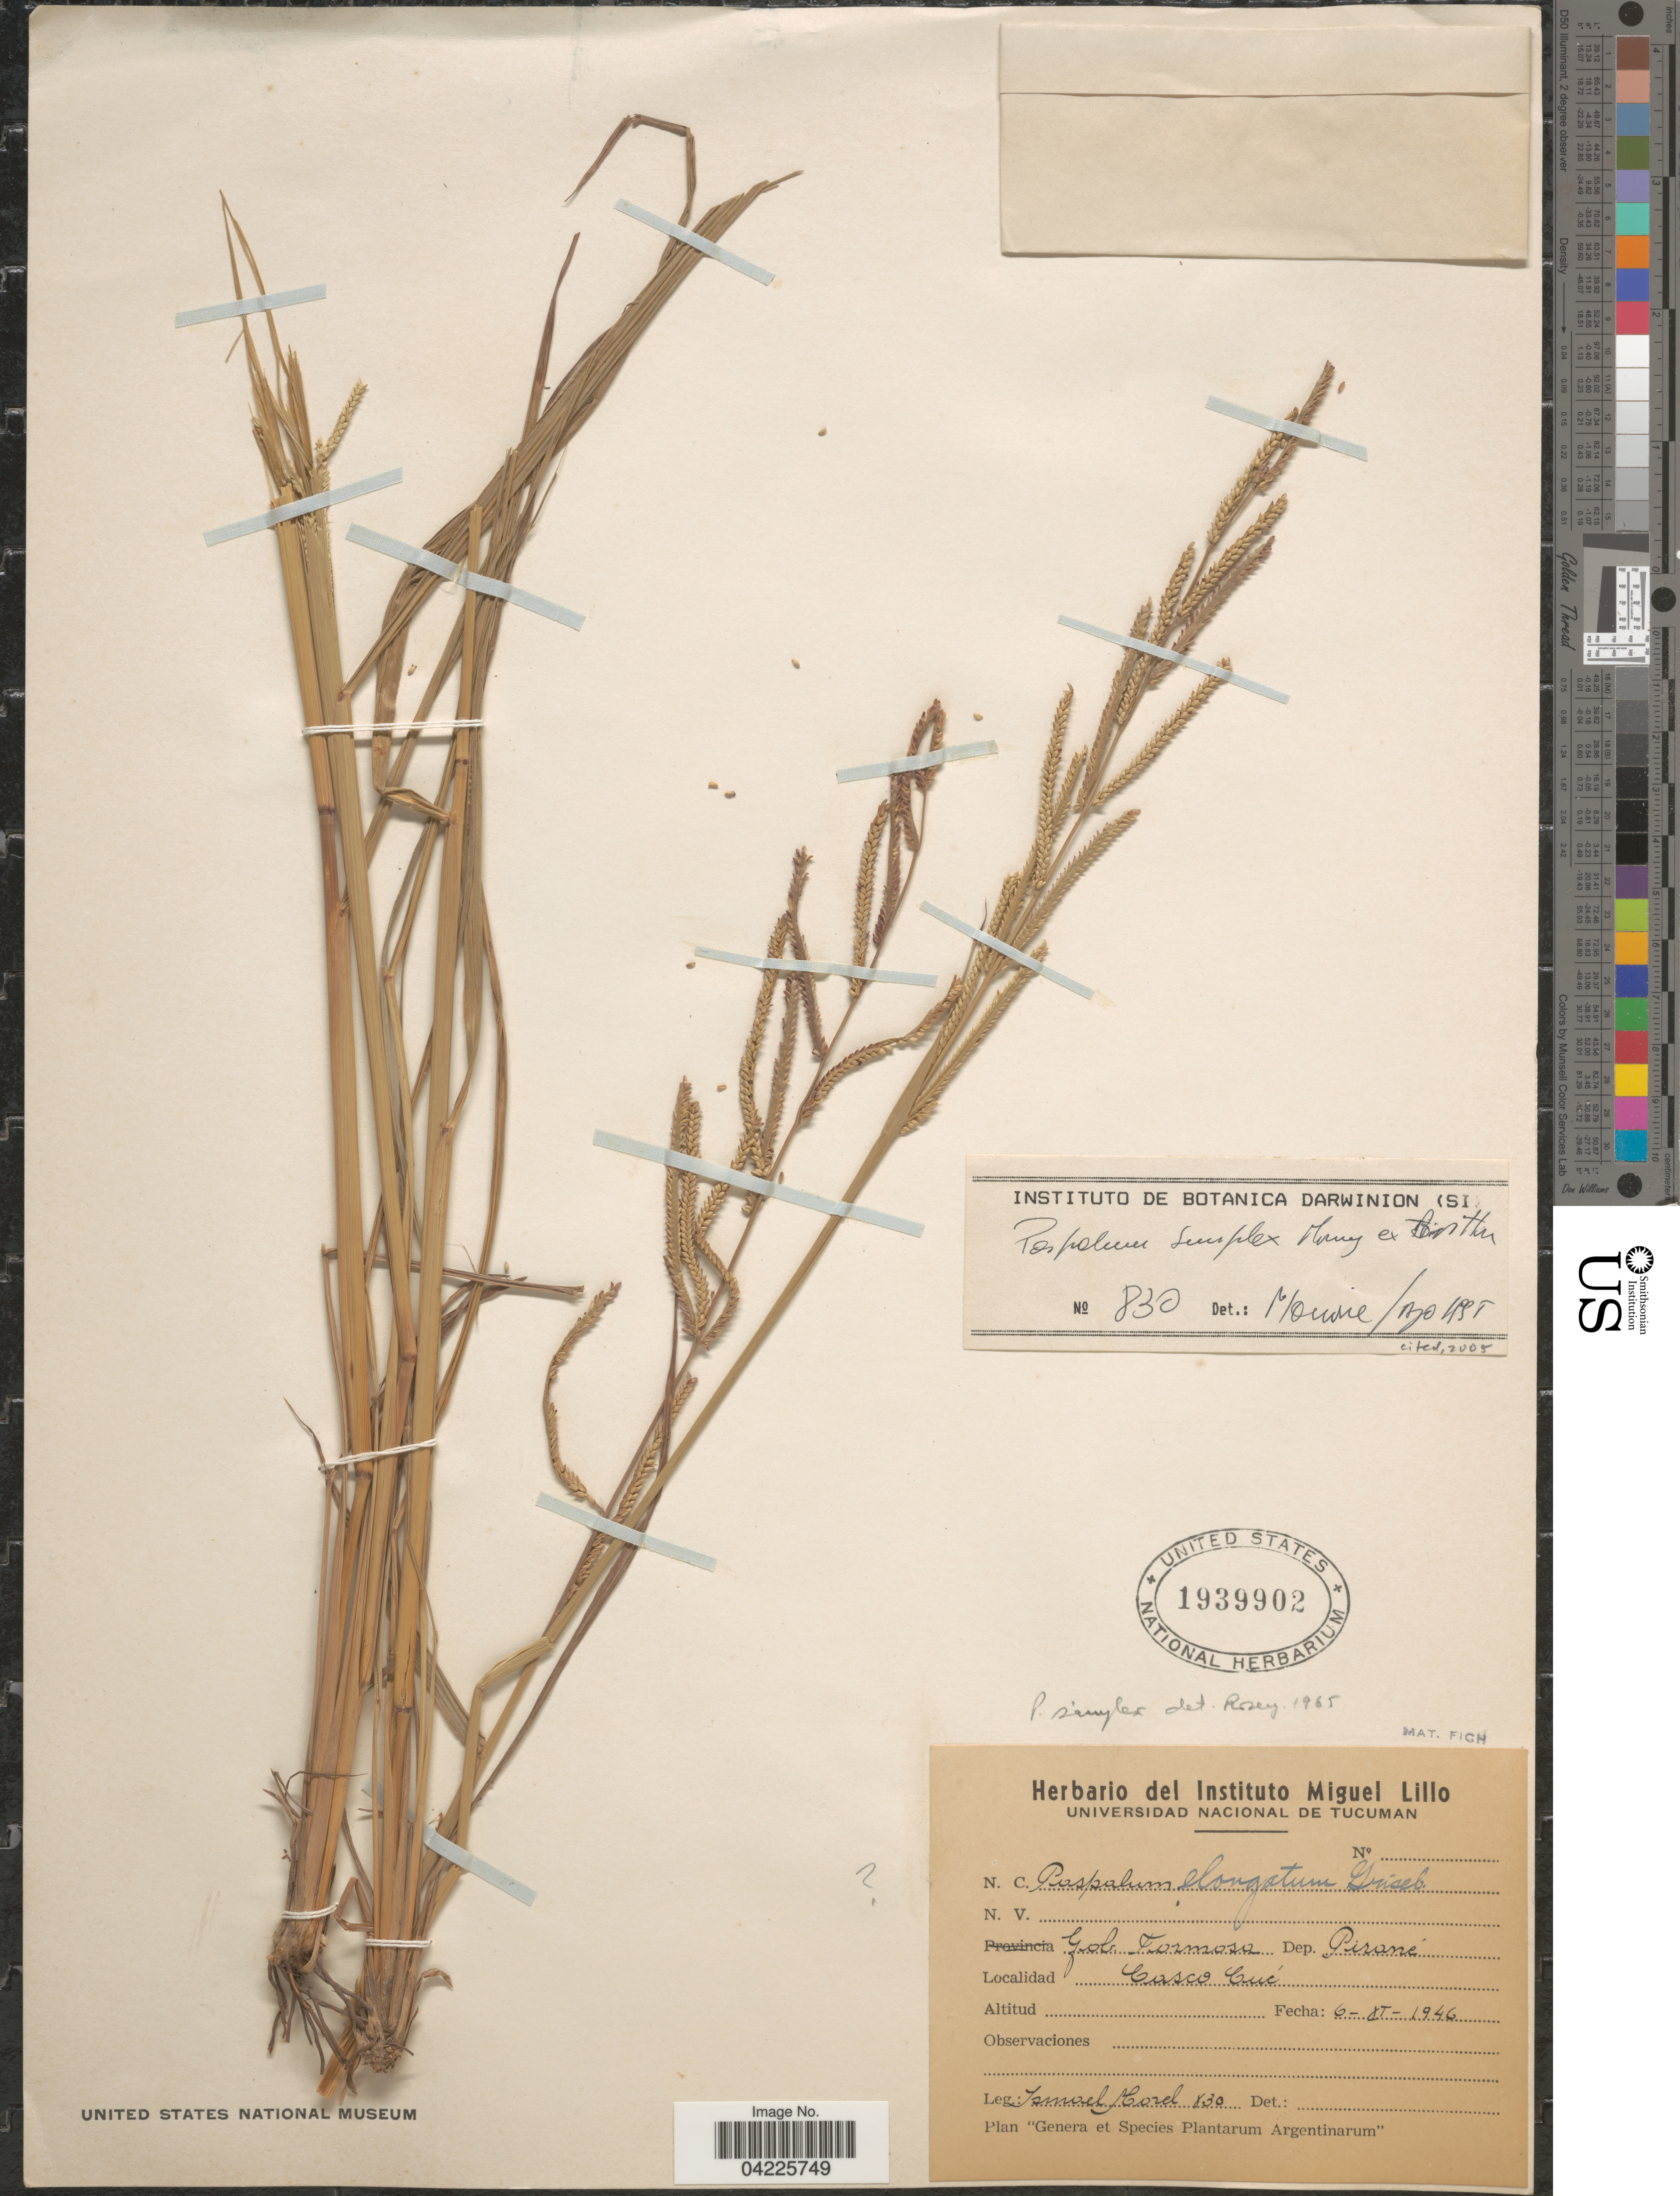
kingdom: Plantae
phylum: Tracheophyta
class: Liliopsida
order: Poales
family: Poaceae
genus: Paspalum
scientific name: Paspalum simplex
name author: Morong in Morong & Britton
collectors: I. Morel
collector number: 830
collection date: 1946-11-06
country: Argentina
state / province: Formosa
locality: Gob. Formosa. Dep. Pirané. Casco Cué.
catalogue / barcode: US 1939902